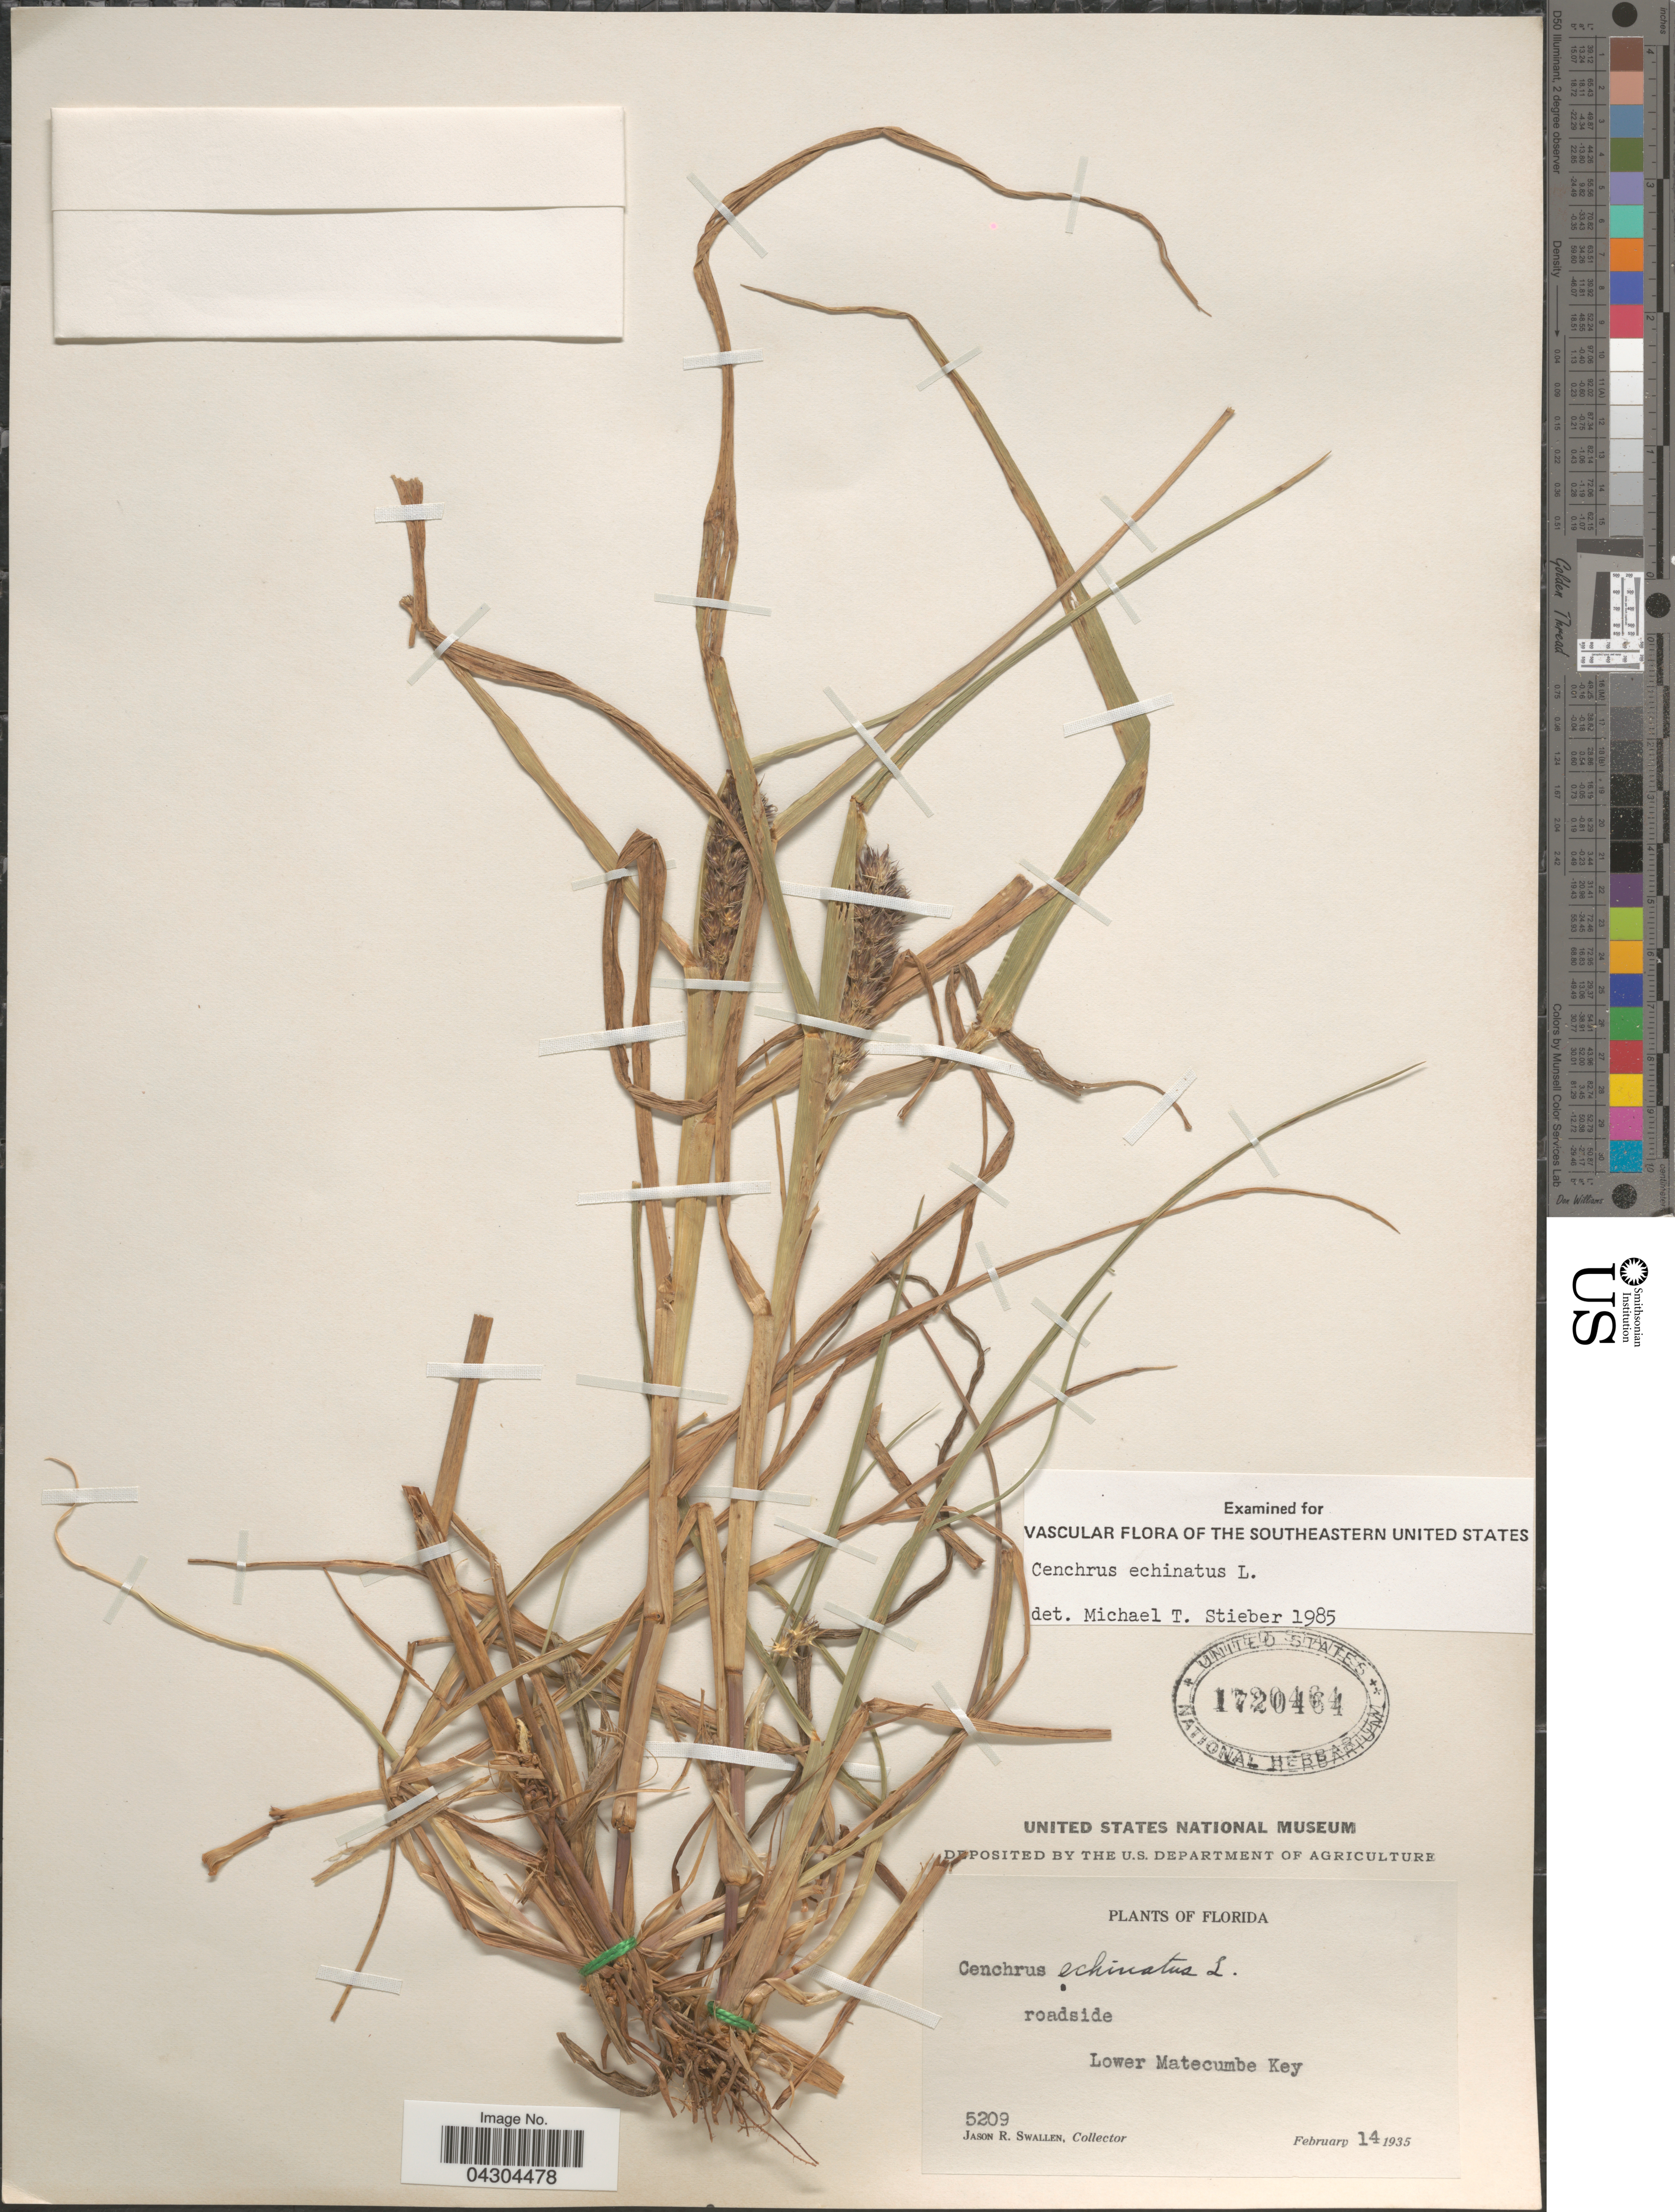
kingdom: Plantae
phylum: Tracheophyta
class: Liliopsida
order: Poales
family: Poaceae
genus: Cenchrus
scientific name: Cenchrus echinatus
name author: L.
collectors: J. R. Swallen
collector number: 5209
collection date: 1935-02-14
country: United States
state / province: Florida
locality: Roadside. Lower Matecumbe Key.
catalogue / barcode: US 1720464